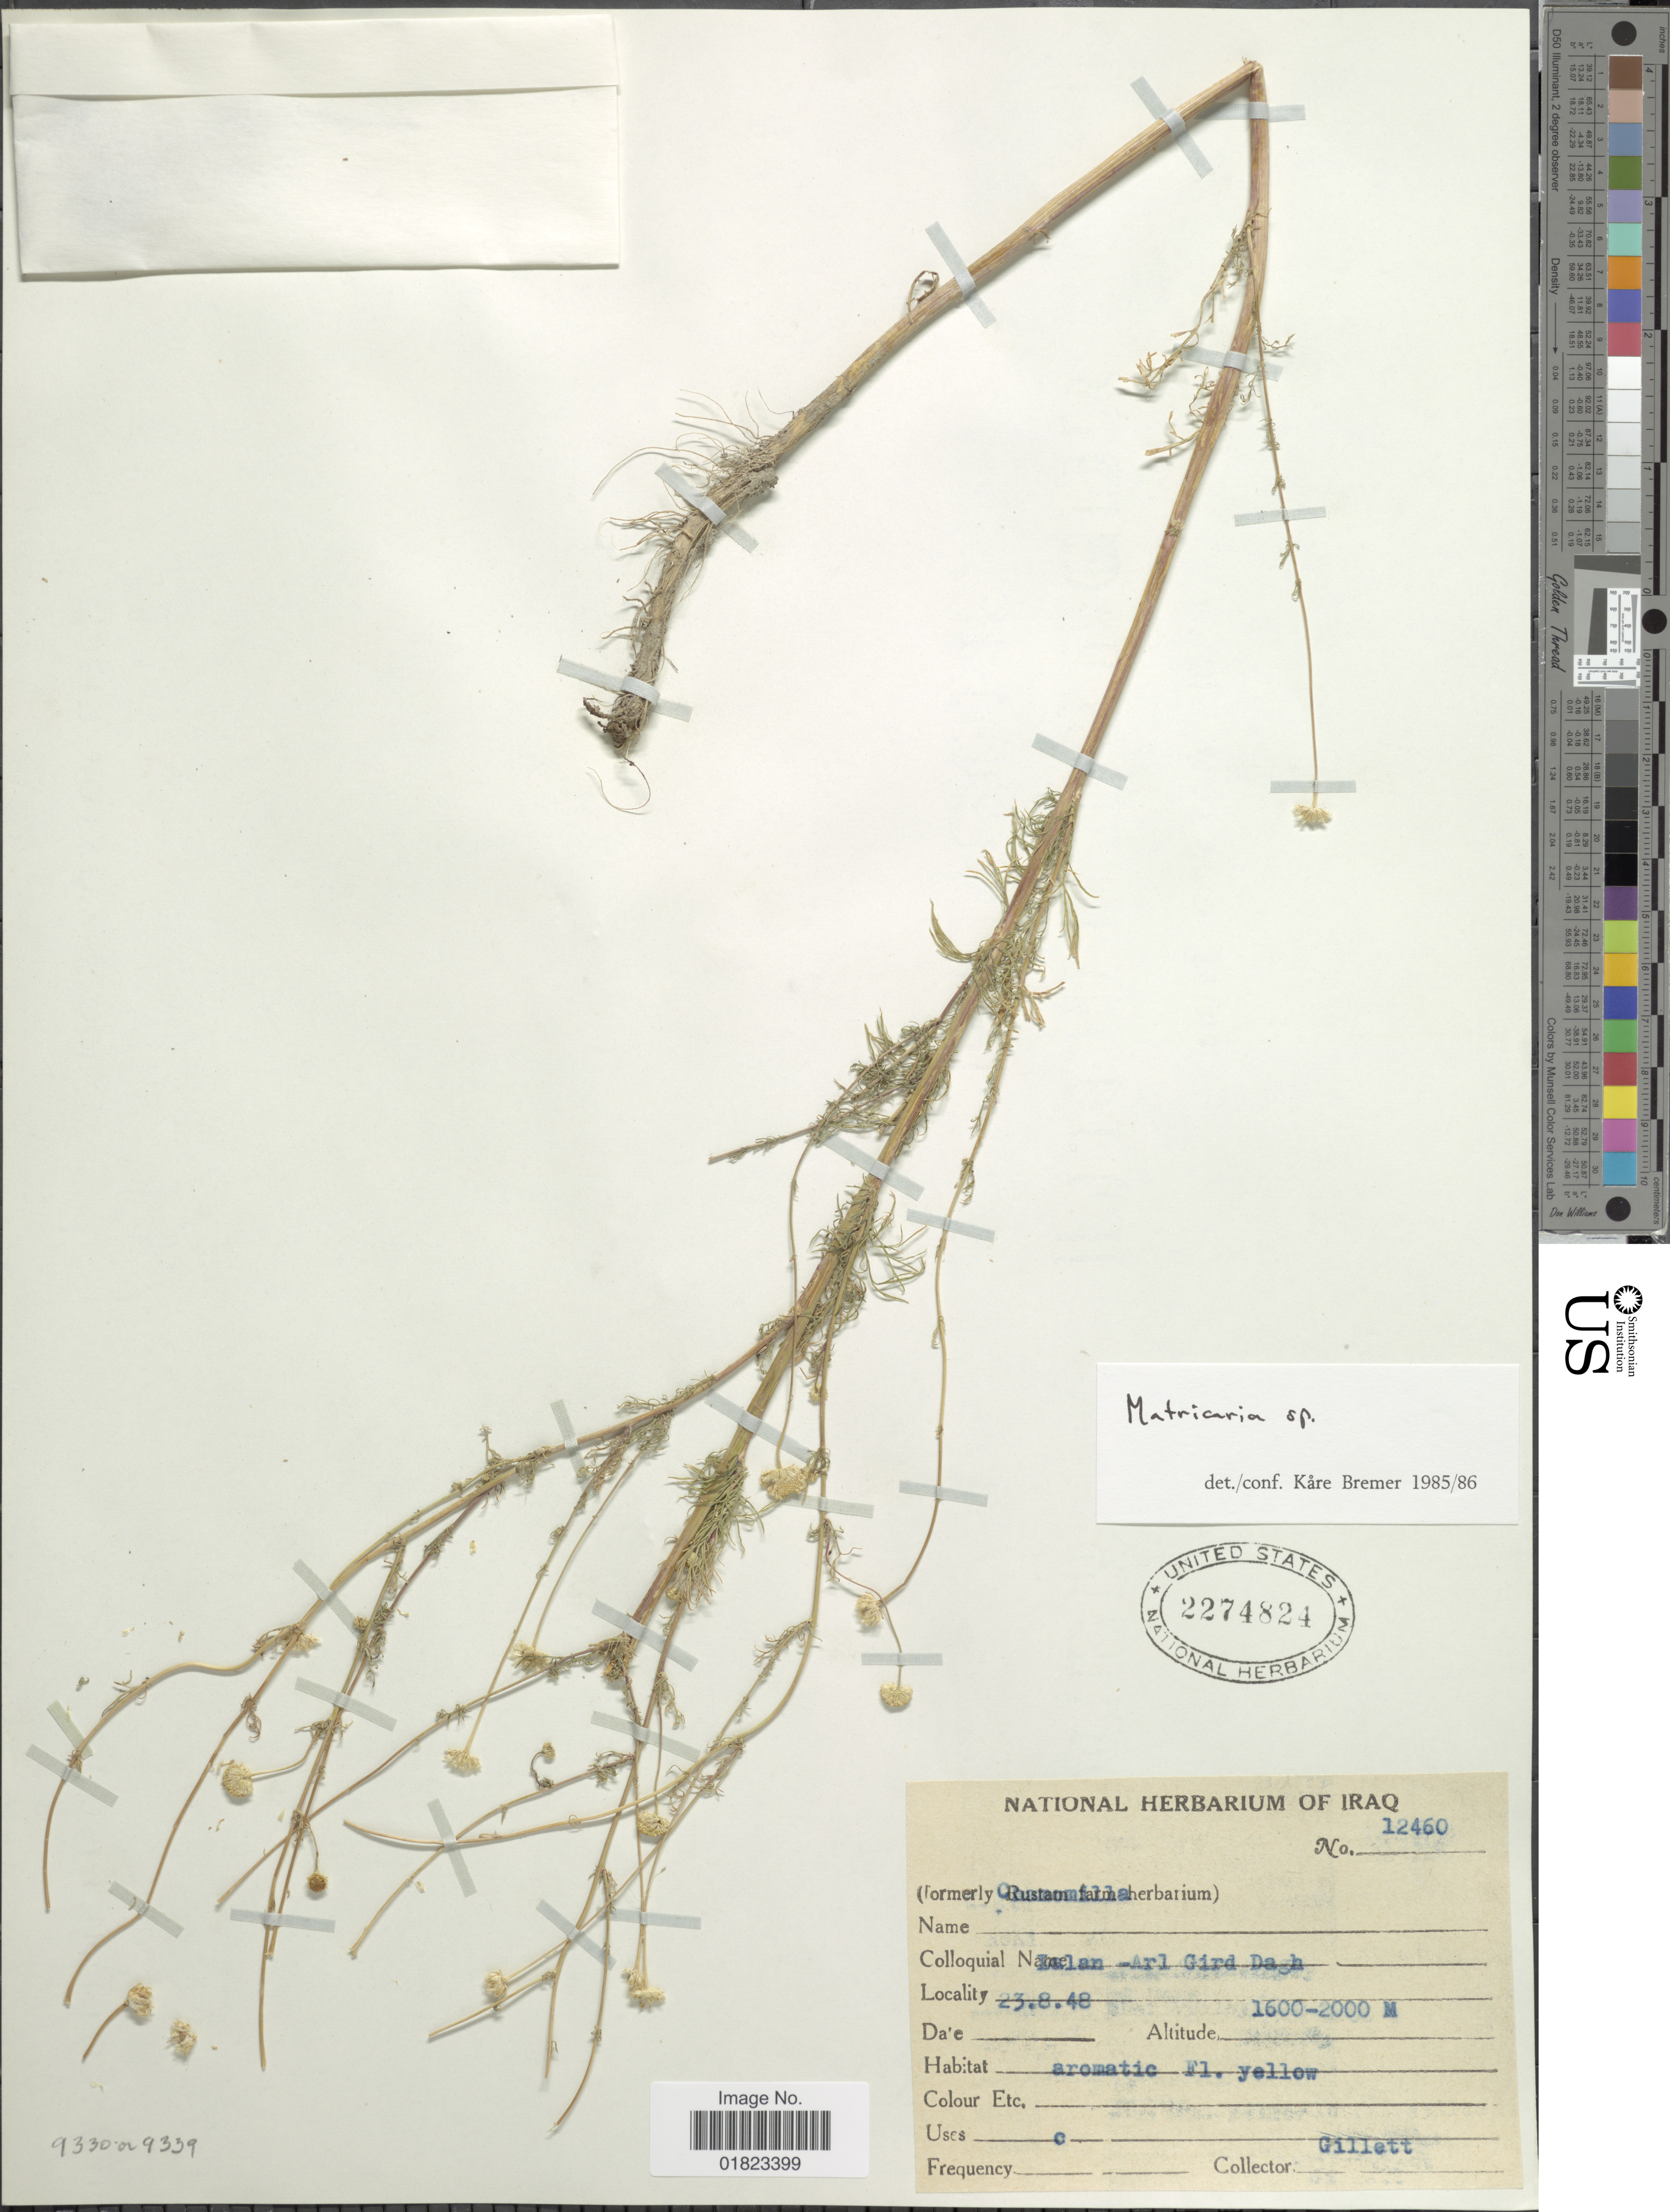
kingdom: Plantae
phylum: Tracheophyta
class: Magnoliopsida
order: Asterales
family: Asteraceae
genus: Matricaria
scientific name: Matricaria sp.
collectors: Gillett, --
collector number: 12460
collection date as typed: Transcribed d/m/y: 23/8/48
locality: [illegible text]lan - Arl Gird Dagh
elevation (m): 1600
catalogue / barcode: US 2274824